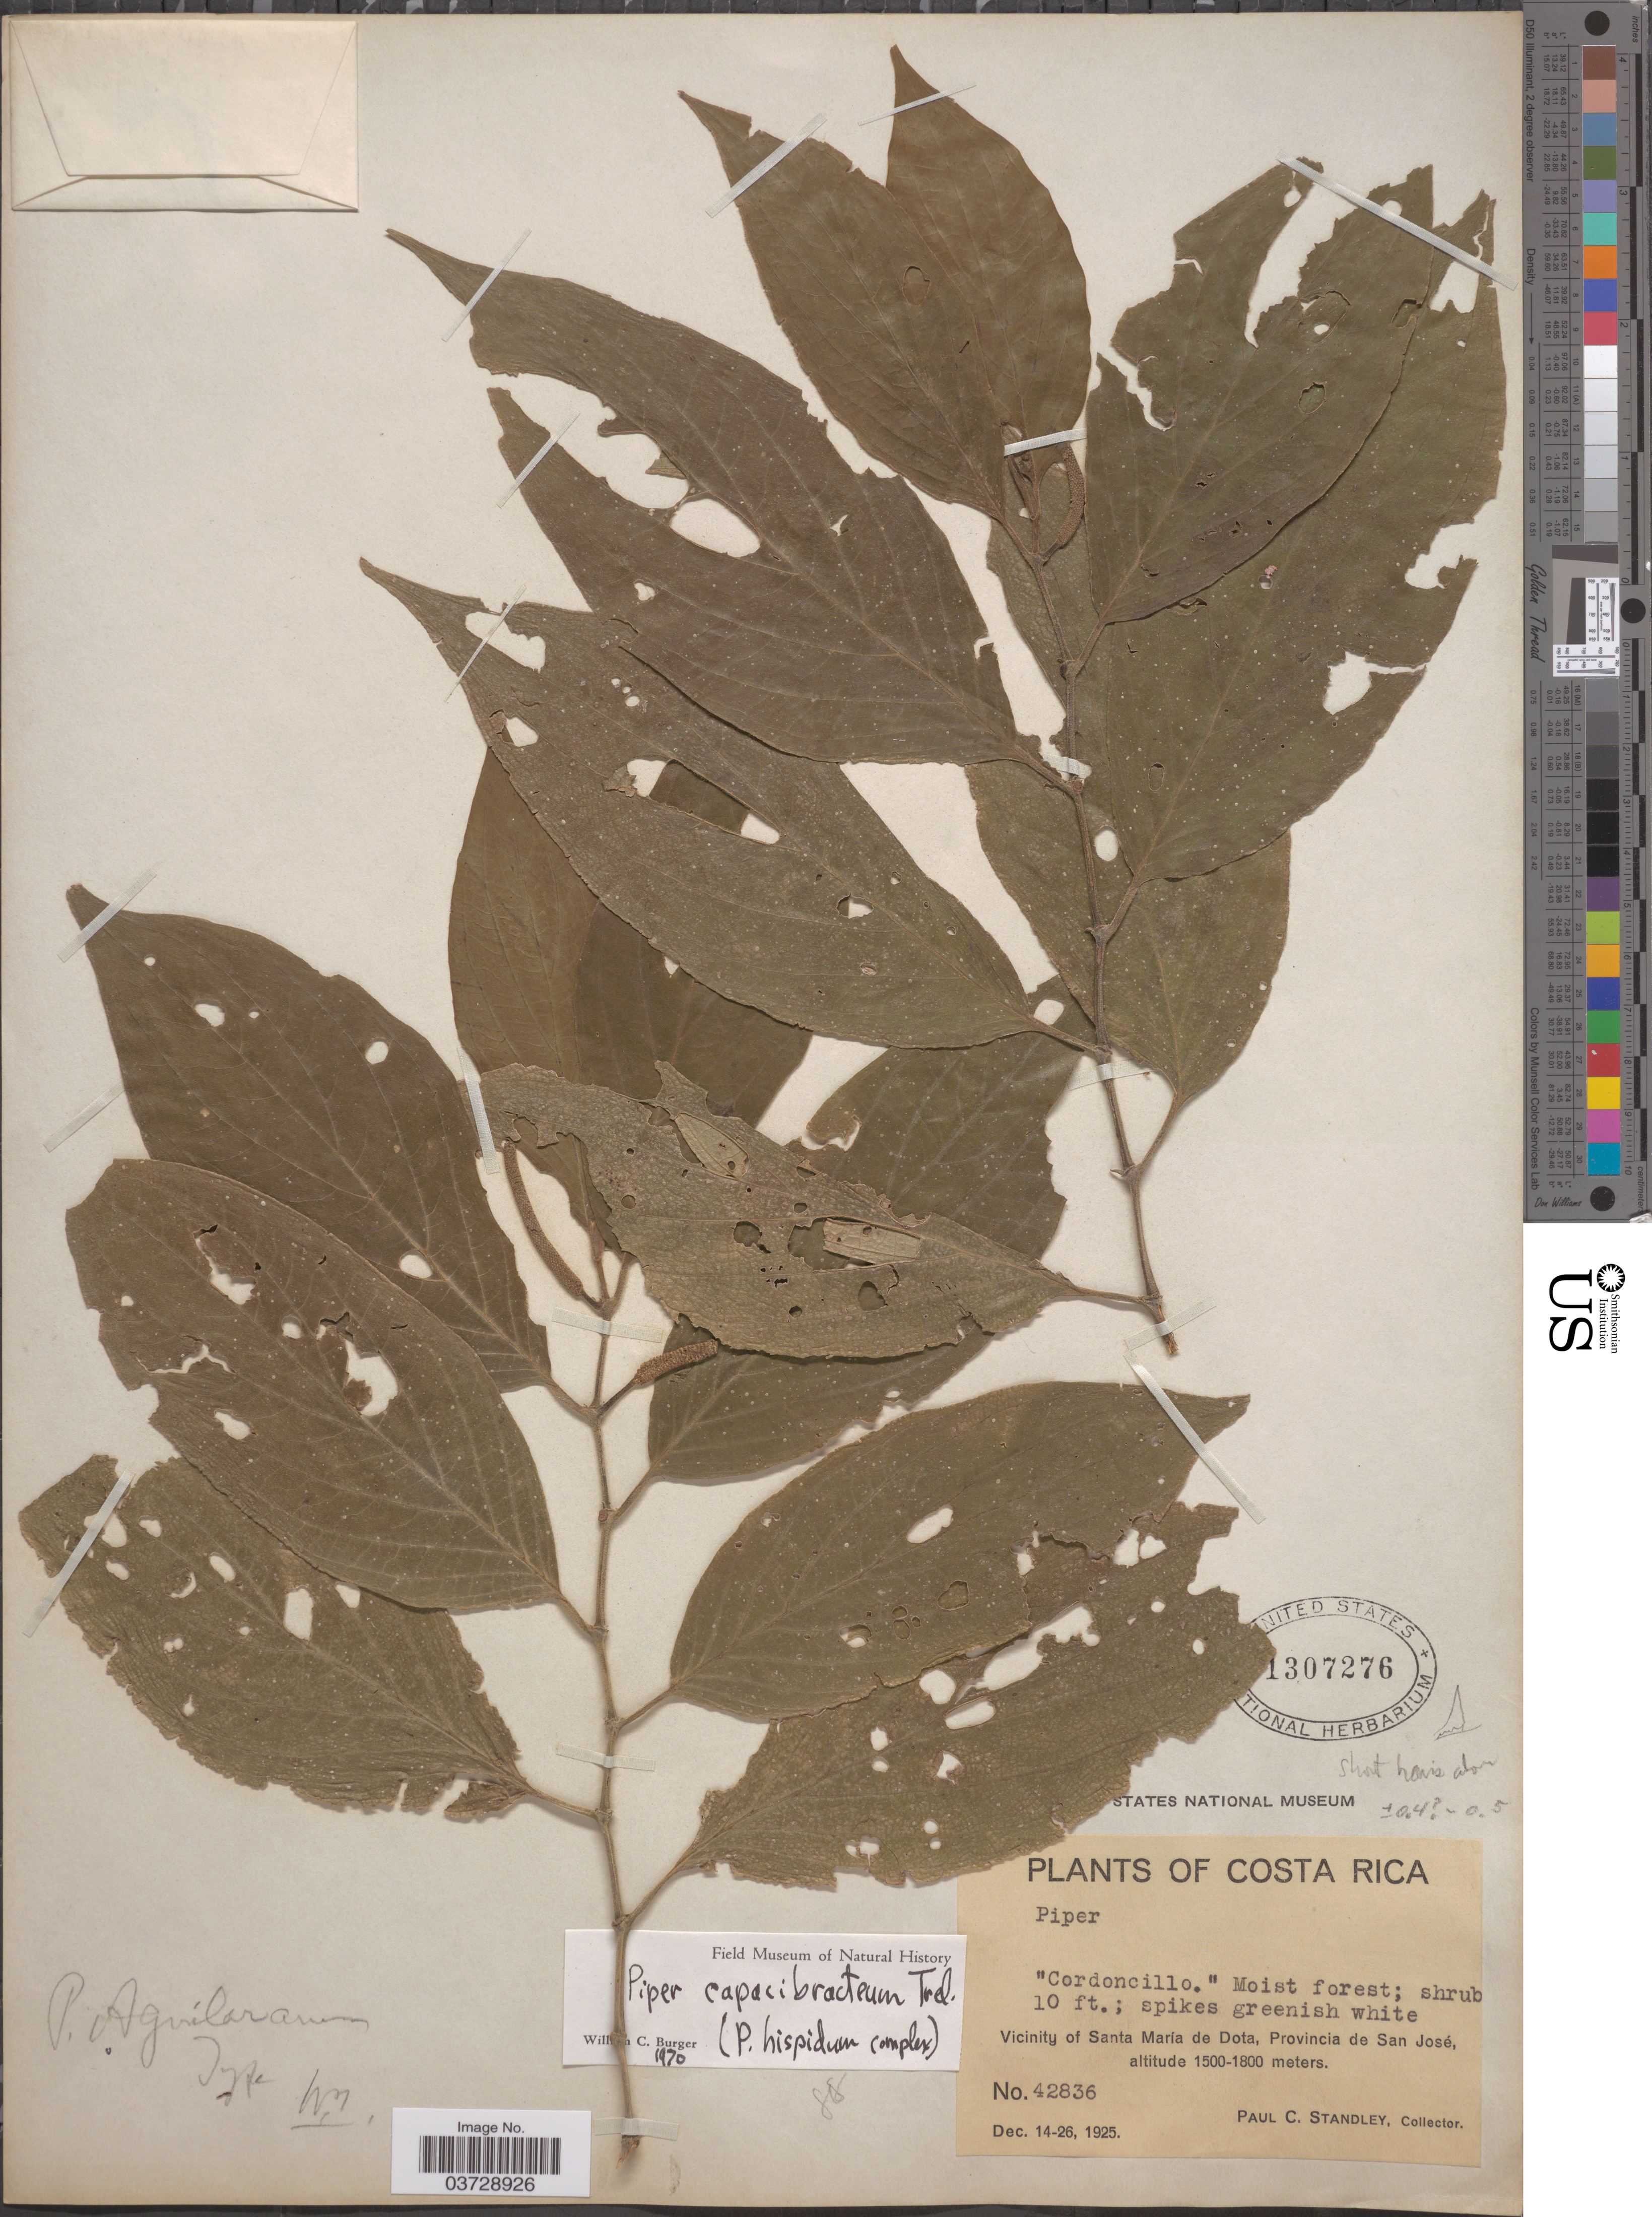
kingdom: Plantae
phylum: Tracheophyta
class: Magnoliopsida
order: Piperales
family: Piperaceae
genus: Piper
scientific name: Piper capacibracteum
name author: Trel.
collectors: P. C. Standley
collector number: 42836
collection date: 1925-12-14/1925-12-26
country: Costa Rica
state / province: San José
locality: Vicinity of Santa María de Dota.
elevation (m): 1500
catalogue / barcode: US 1307276